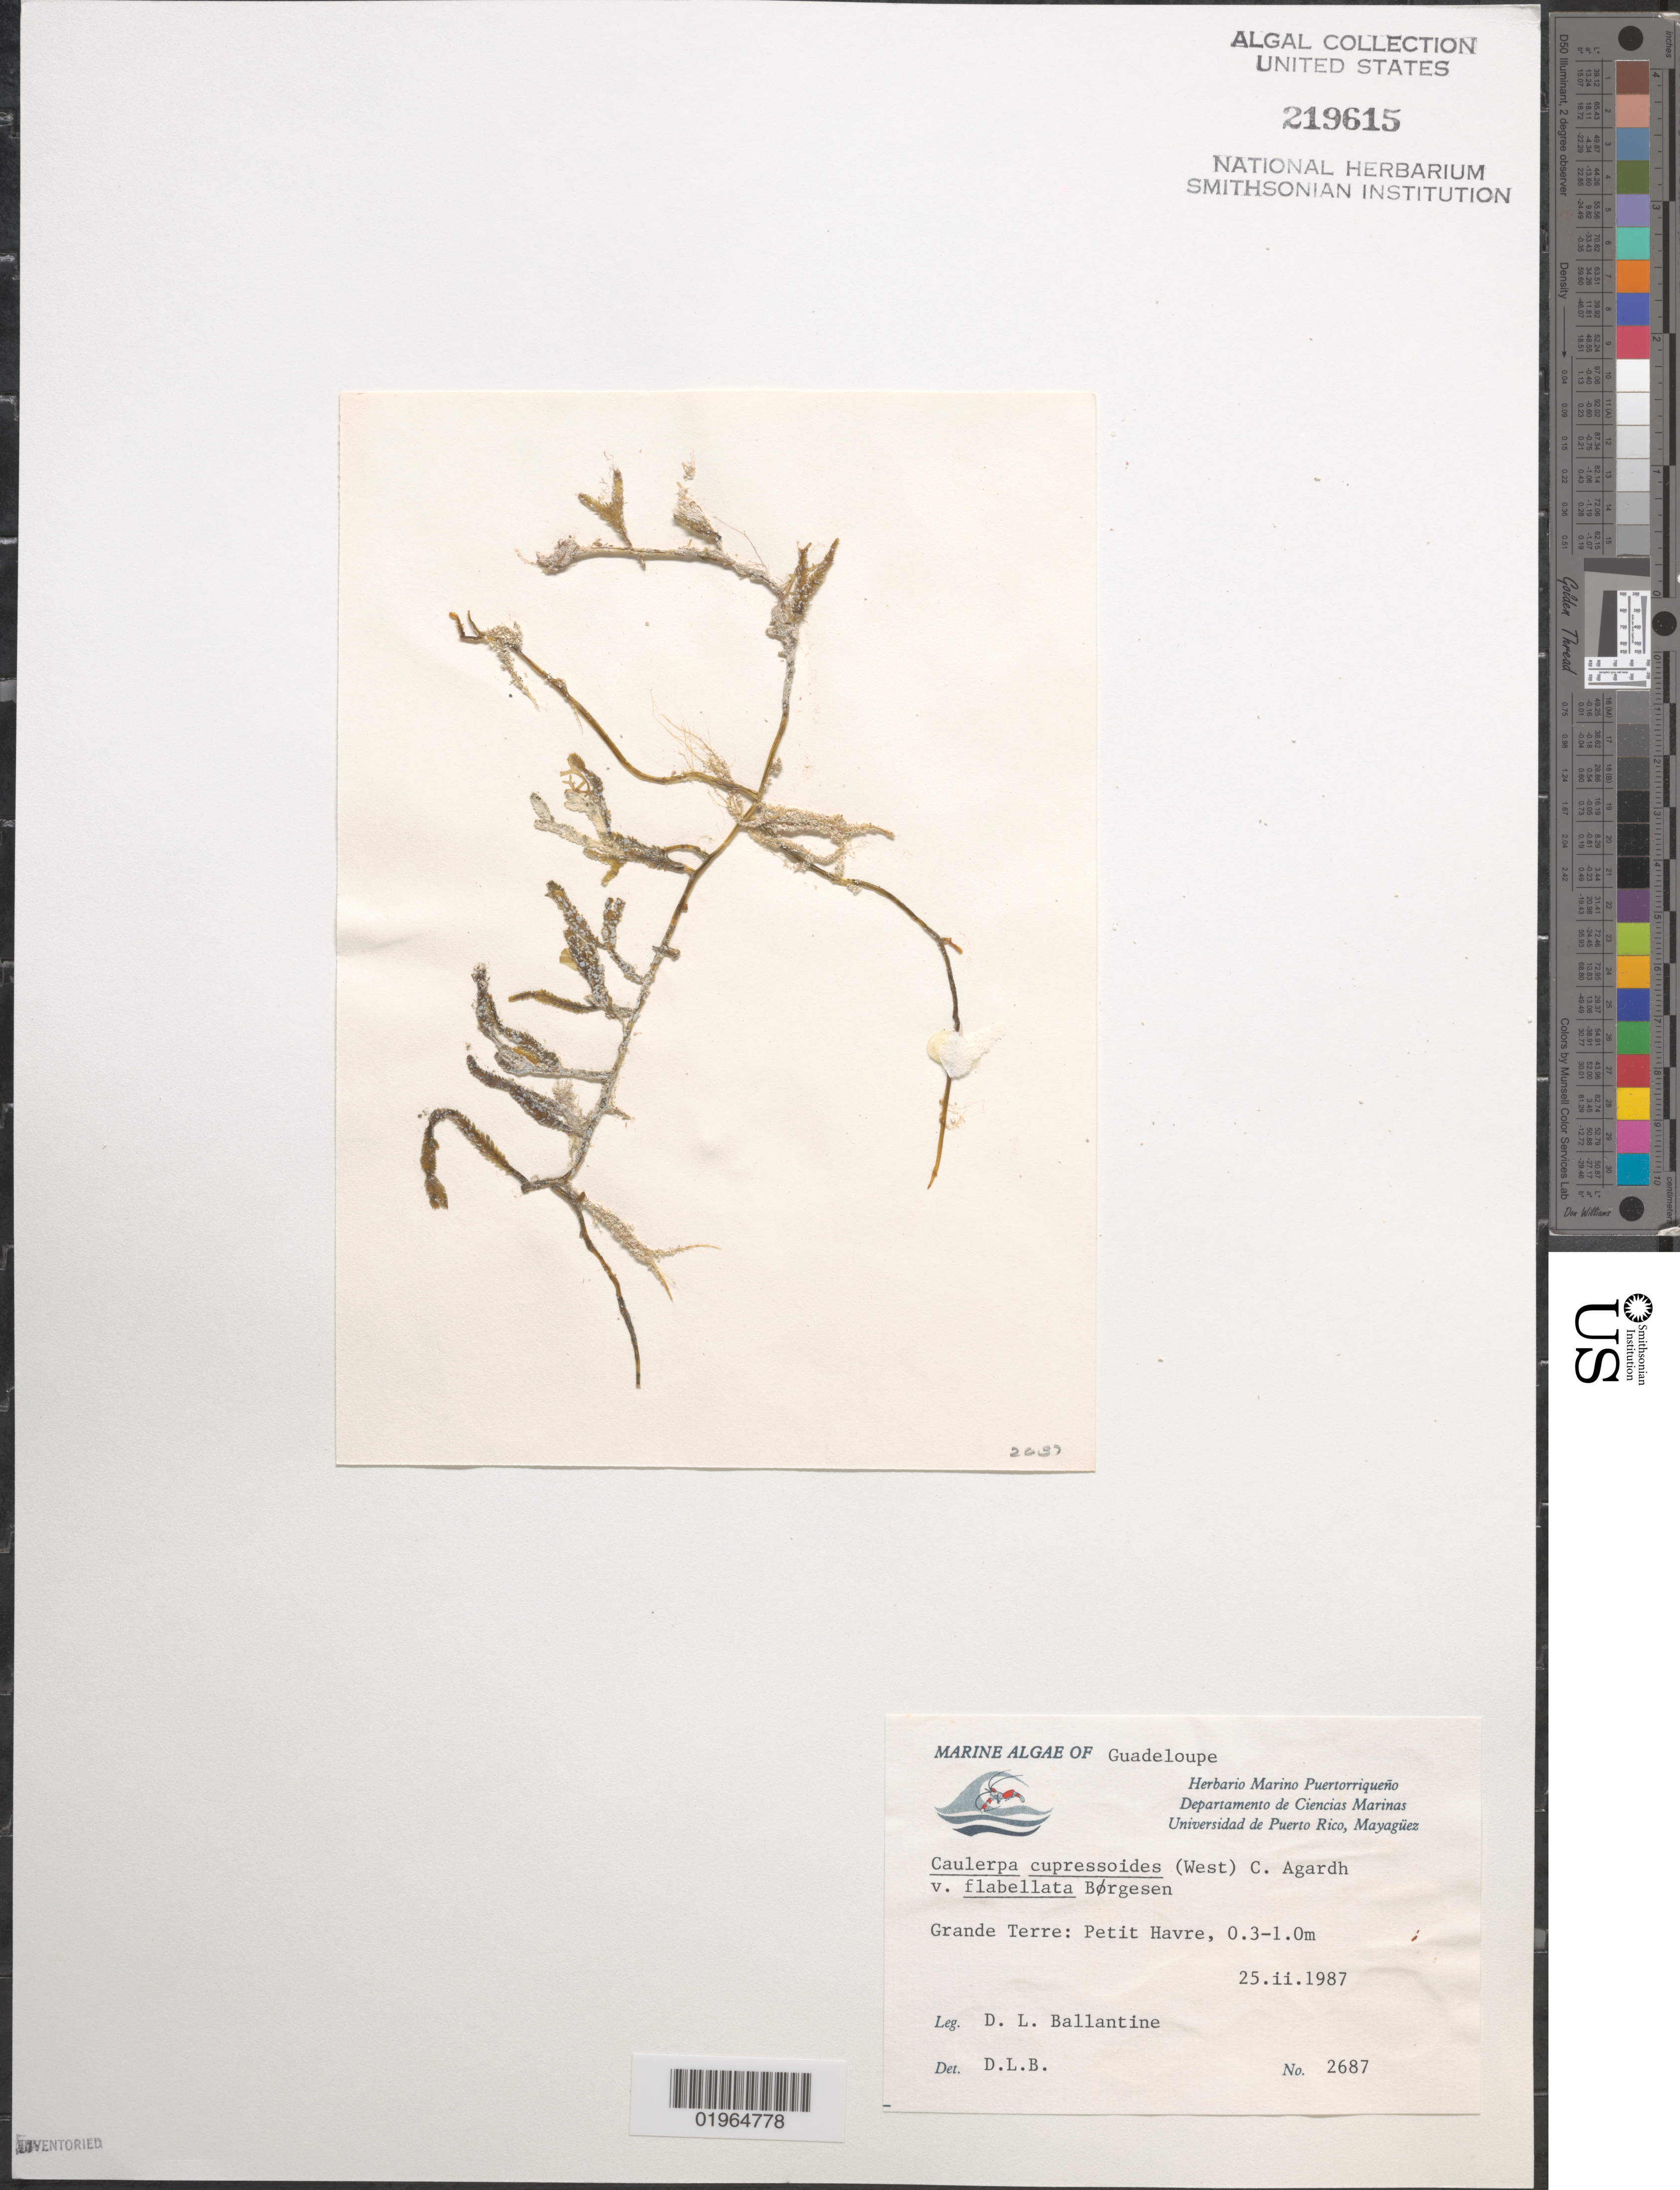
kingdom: Plantae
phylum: Chlorophyta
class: Ulvophyceae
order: Bryopsidales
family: Caulerpaceae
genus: Caulerpa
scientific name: Caulerpa cupressoides var. flabellata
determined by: Ballantine, D. L.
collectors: D.L. Ballantine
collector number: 2687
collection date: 1987-02-25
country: Guadeloupe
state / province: Grande Terre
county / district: Petit Havre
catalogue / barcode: US 219615